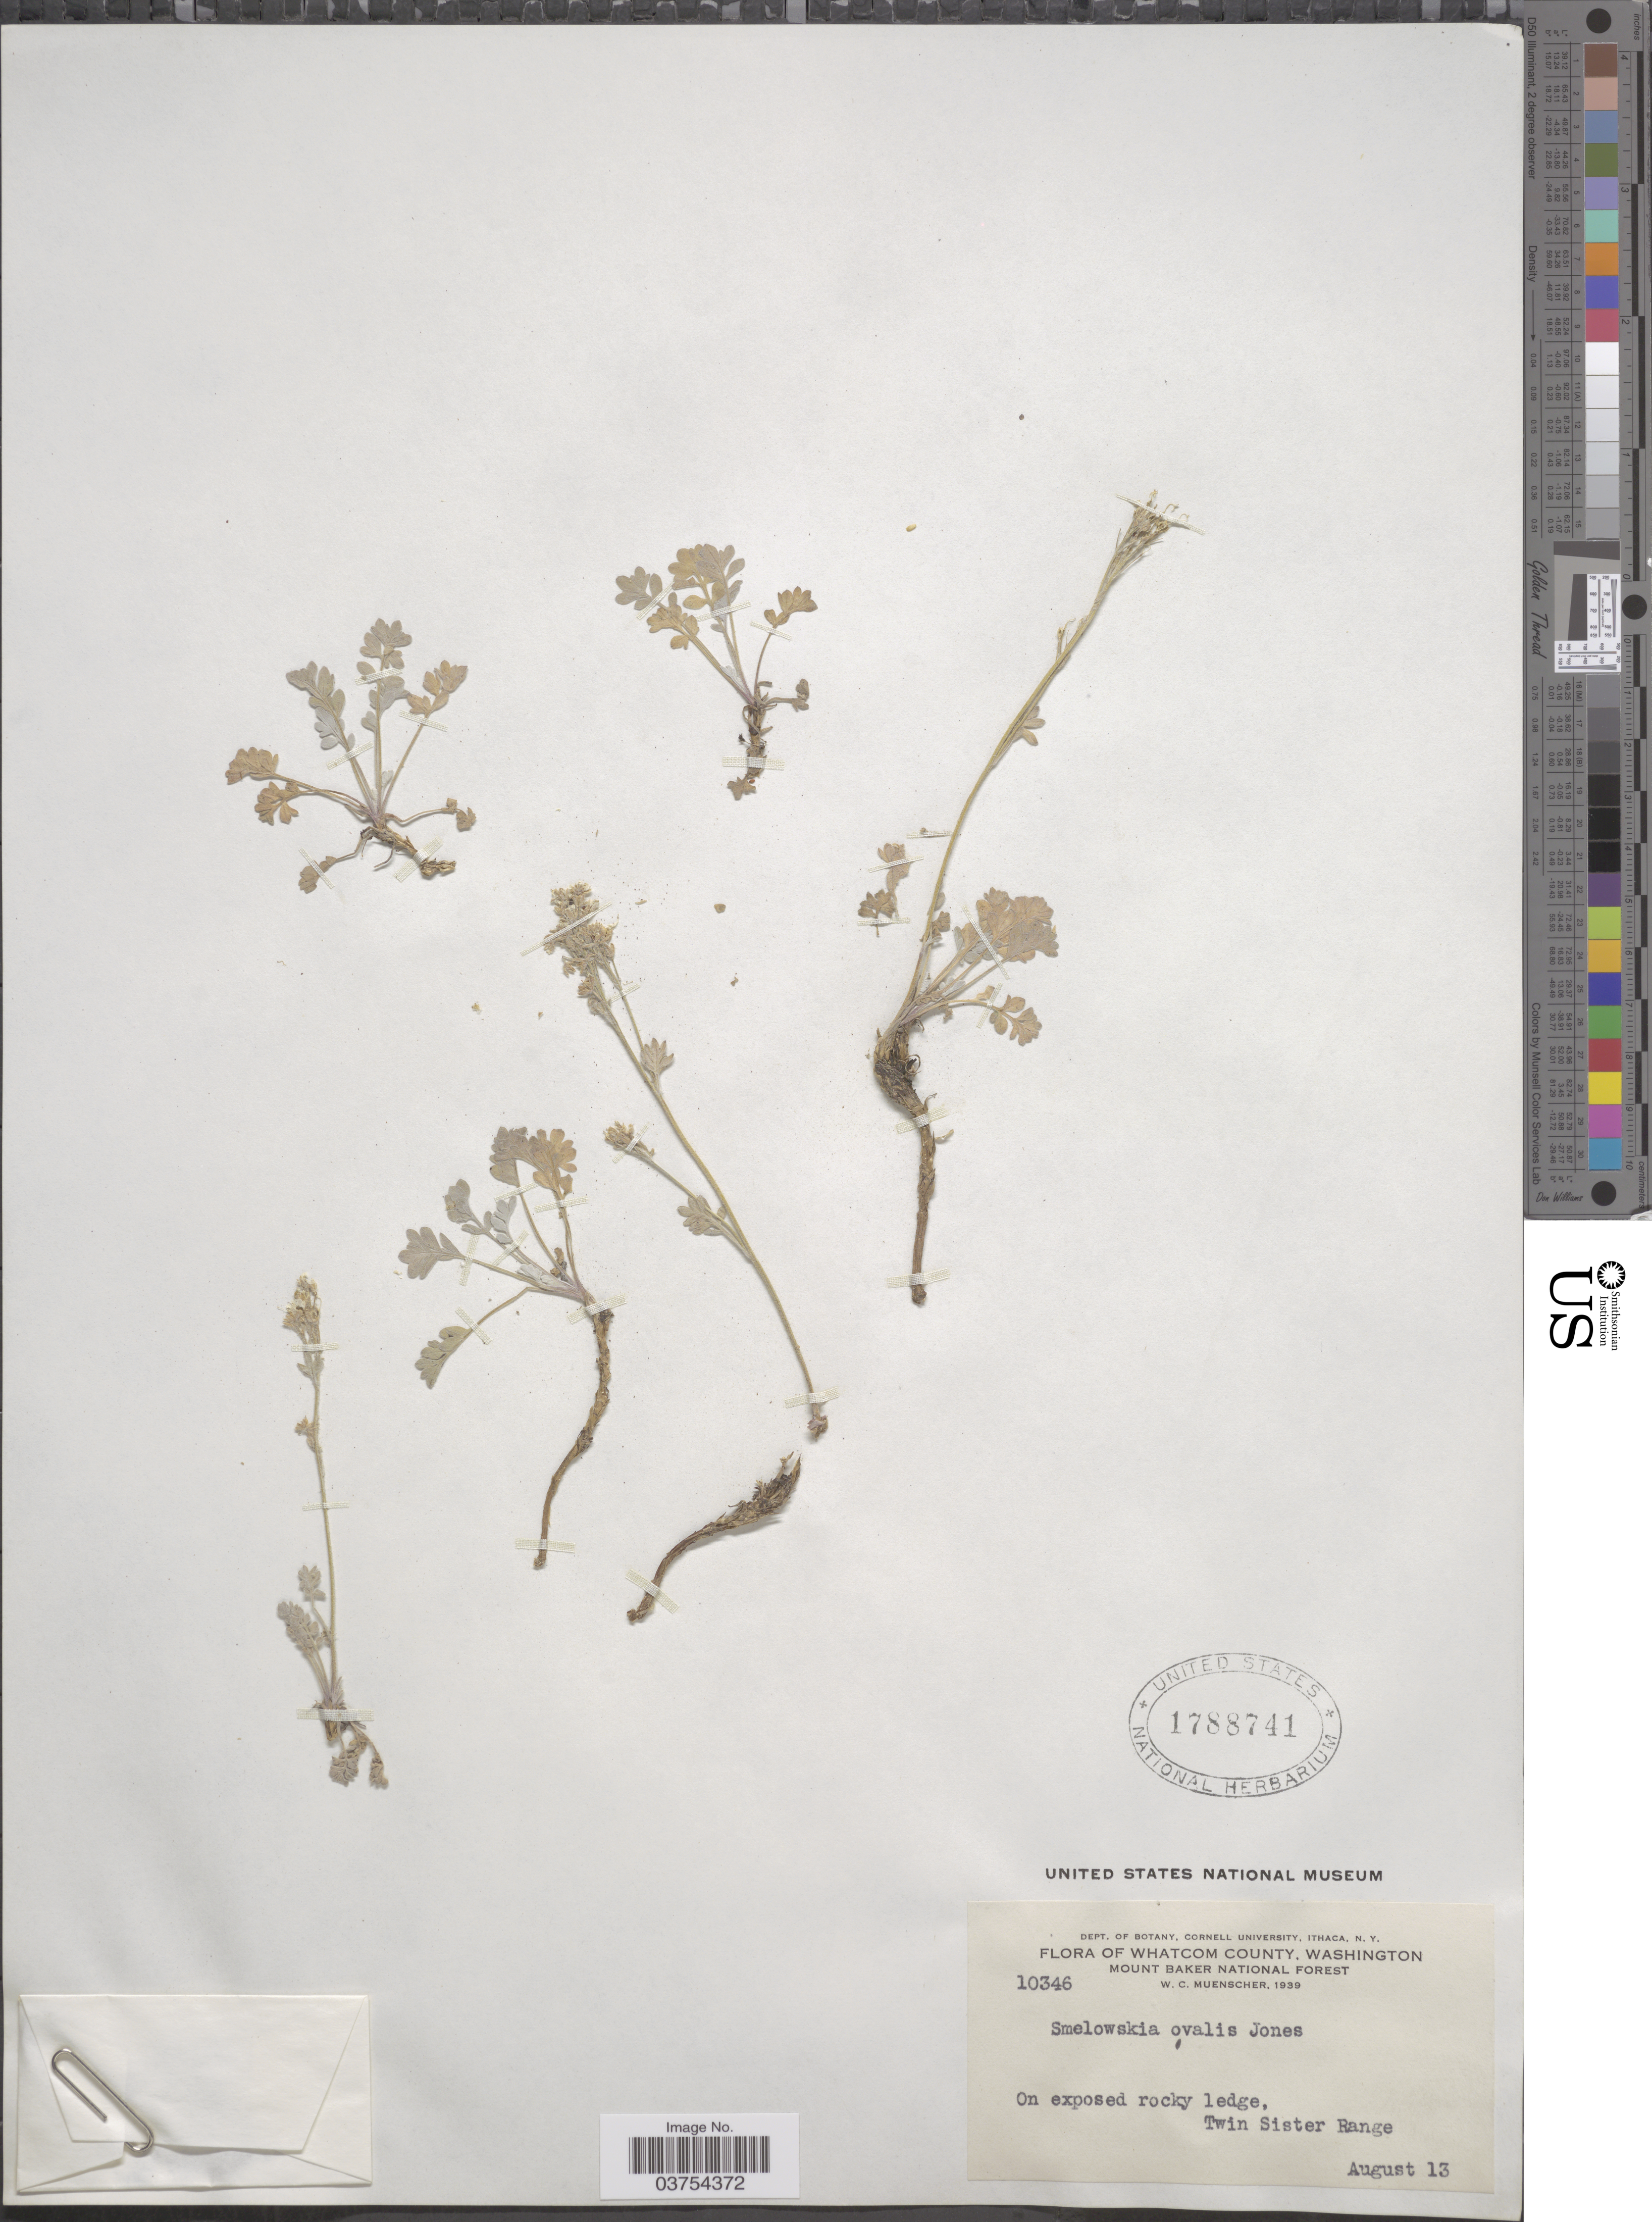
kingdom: Plantae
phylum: Tracheophyta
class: Magnoliopsida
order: Brassicales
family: Brassicaceae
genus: Smelowskia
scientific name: Smelowskia ovalis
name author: M.E. Jones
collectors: W. Muenscher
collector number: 10346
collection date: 1939-08-13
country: United States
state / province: Washington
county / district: Whatcom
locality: Whatcom County. Mount Baker National Forest. Twin Sister Range.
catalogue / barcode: US 1788741